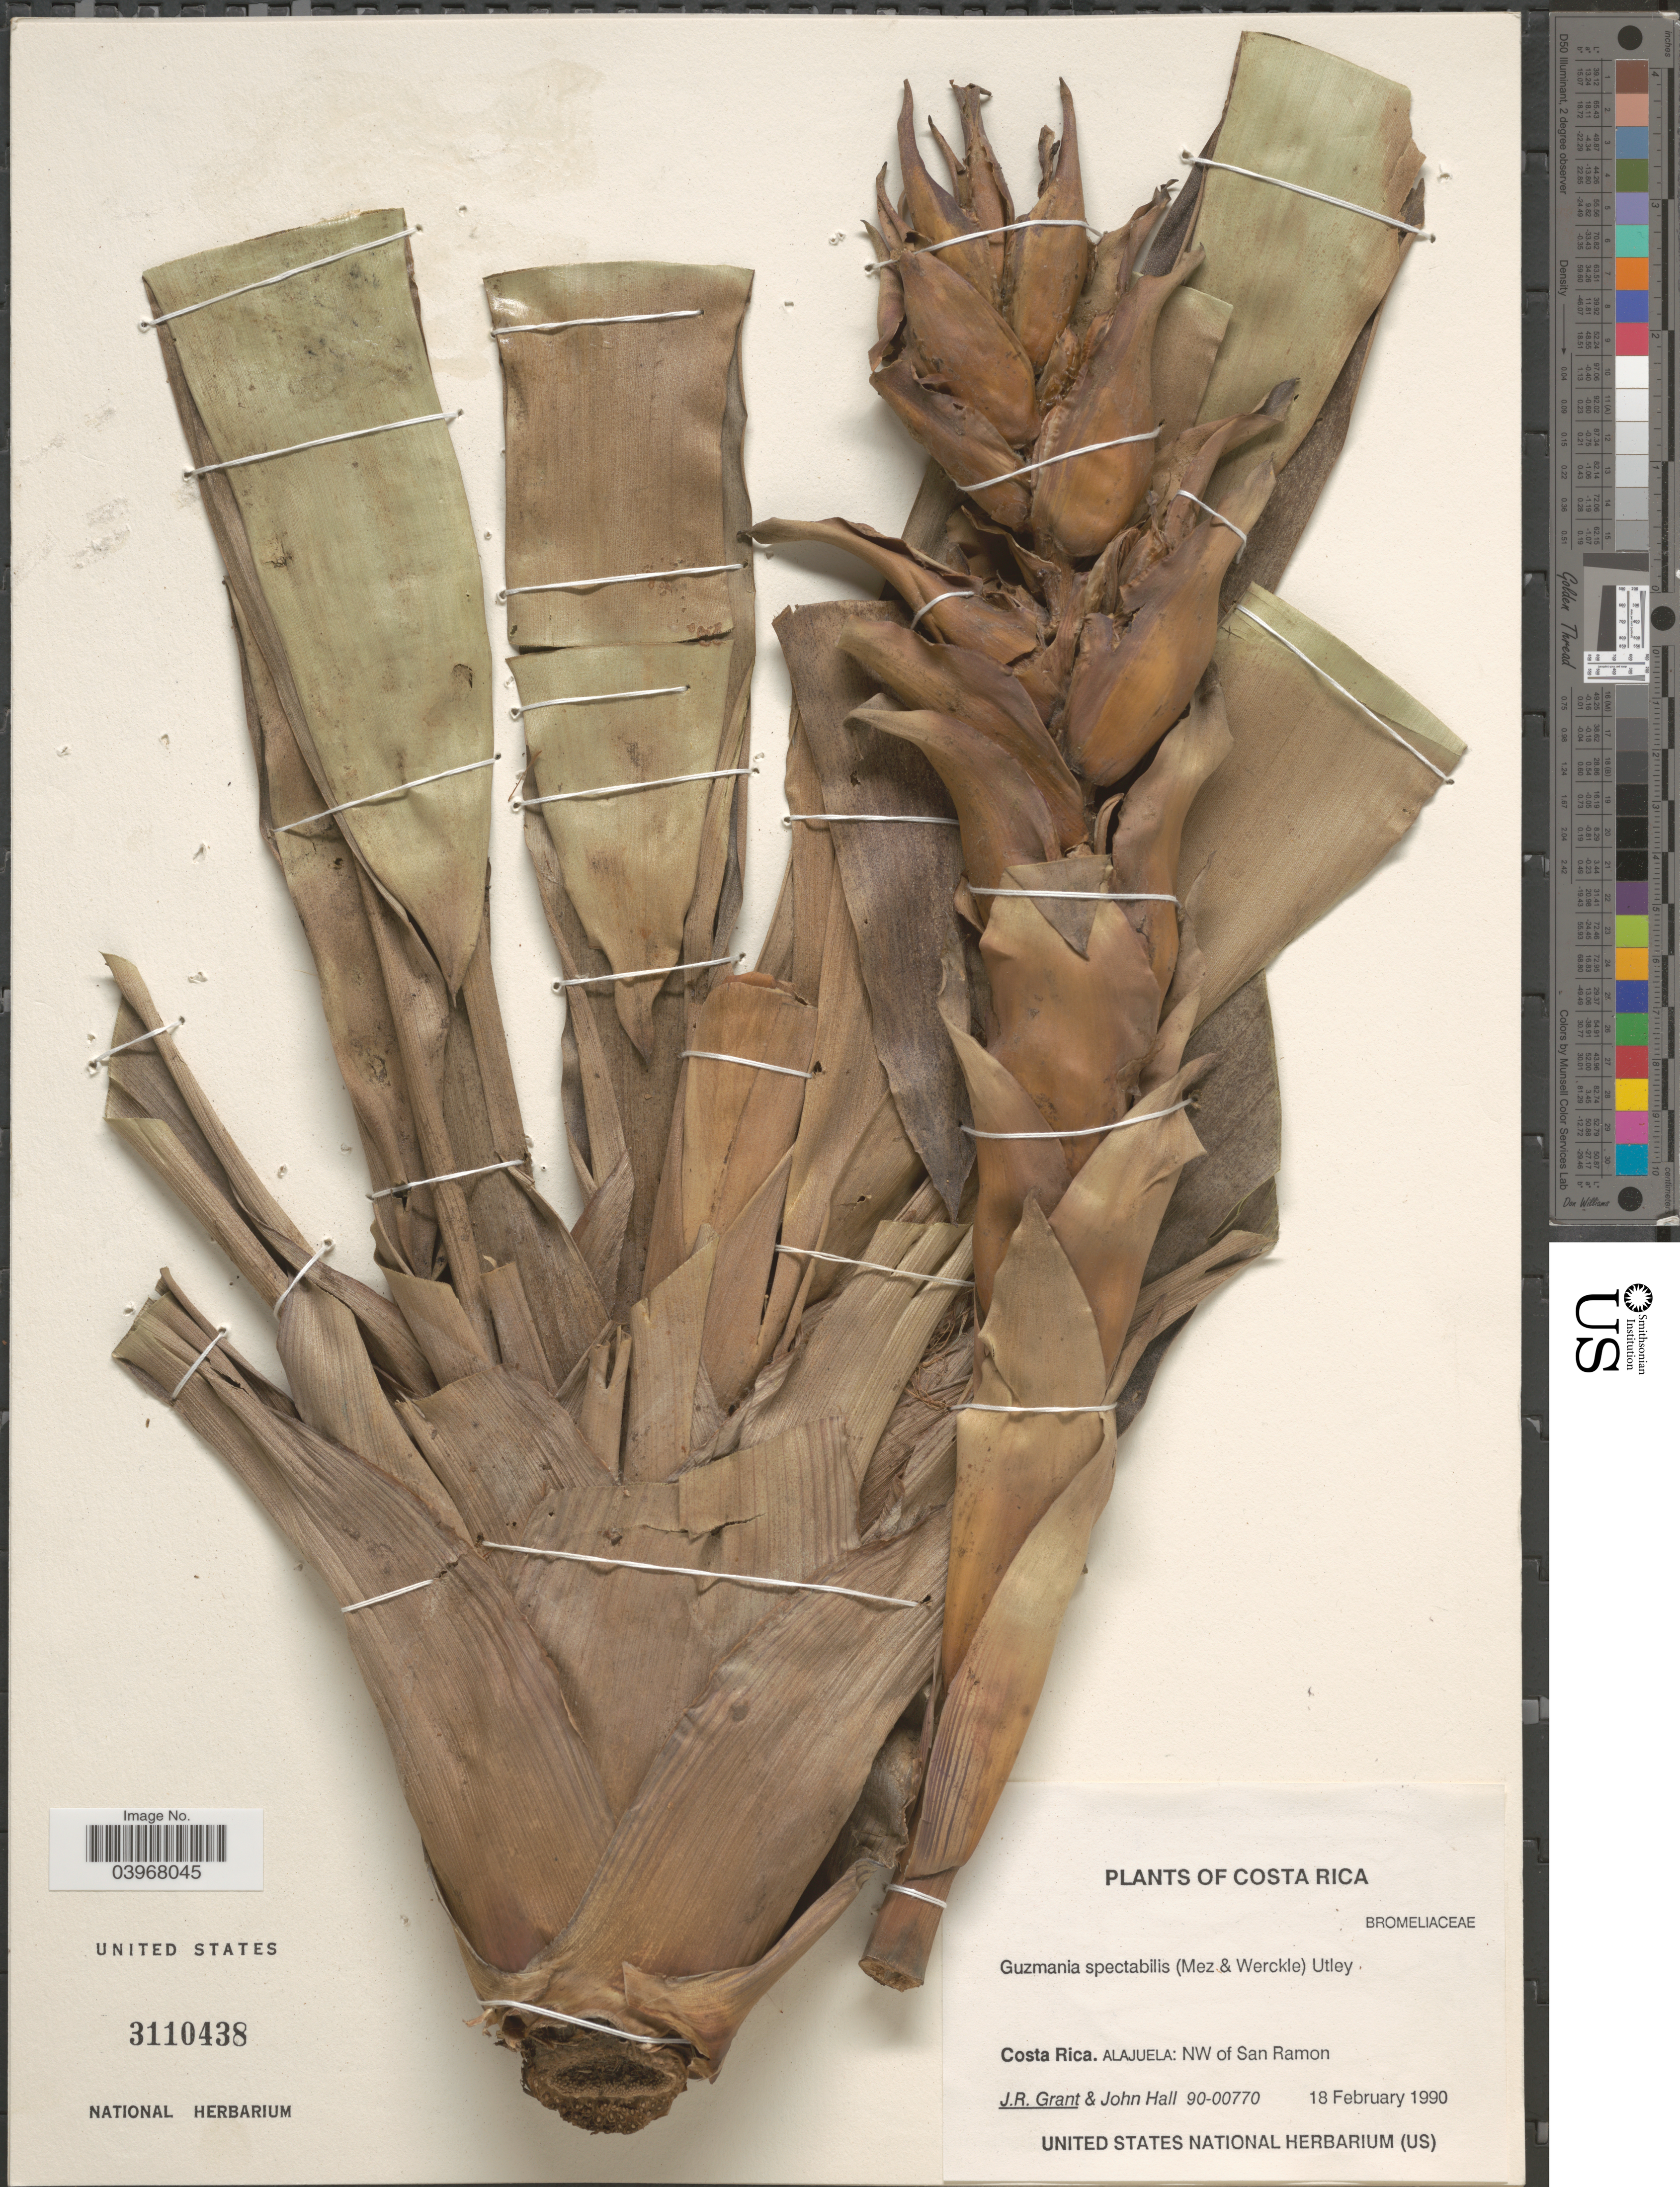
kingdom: Plantae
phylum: Tracheophyta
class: Liliopsida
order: Poales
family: Bromeliaceae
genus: Guzmania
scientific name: Guzmania spectabilis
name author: (Mez & Wercklé) Utley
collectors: J. Grant & J. Hall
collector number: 90-00770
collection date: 1990-02-18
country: Costa Rica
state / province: Alajuela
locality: NW of San Ramon.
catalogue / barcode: US 3110438